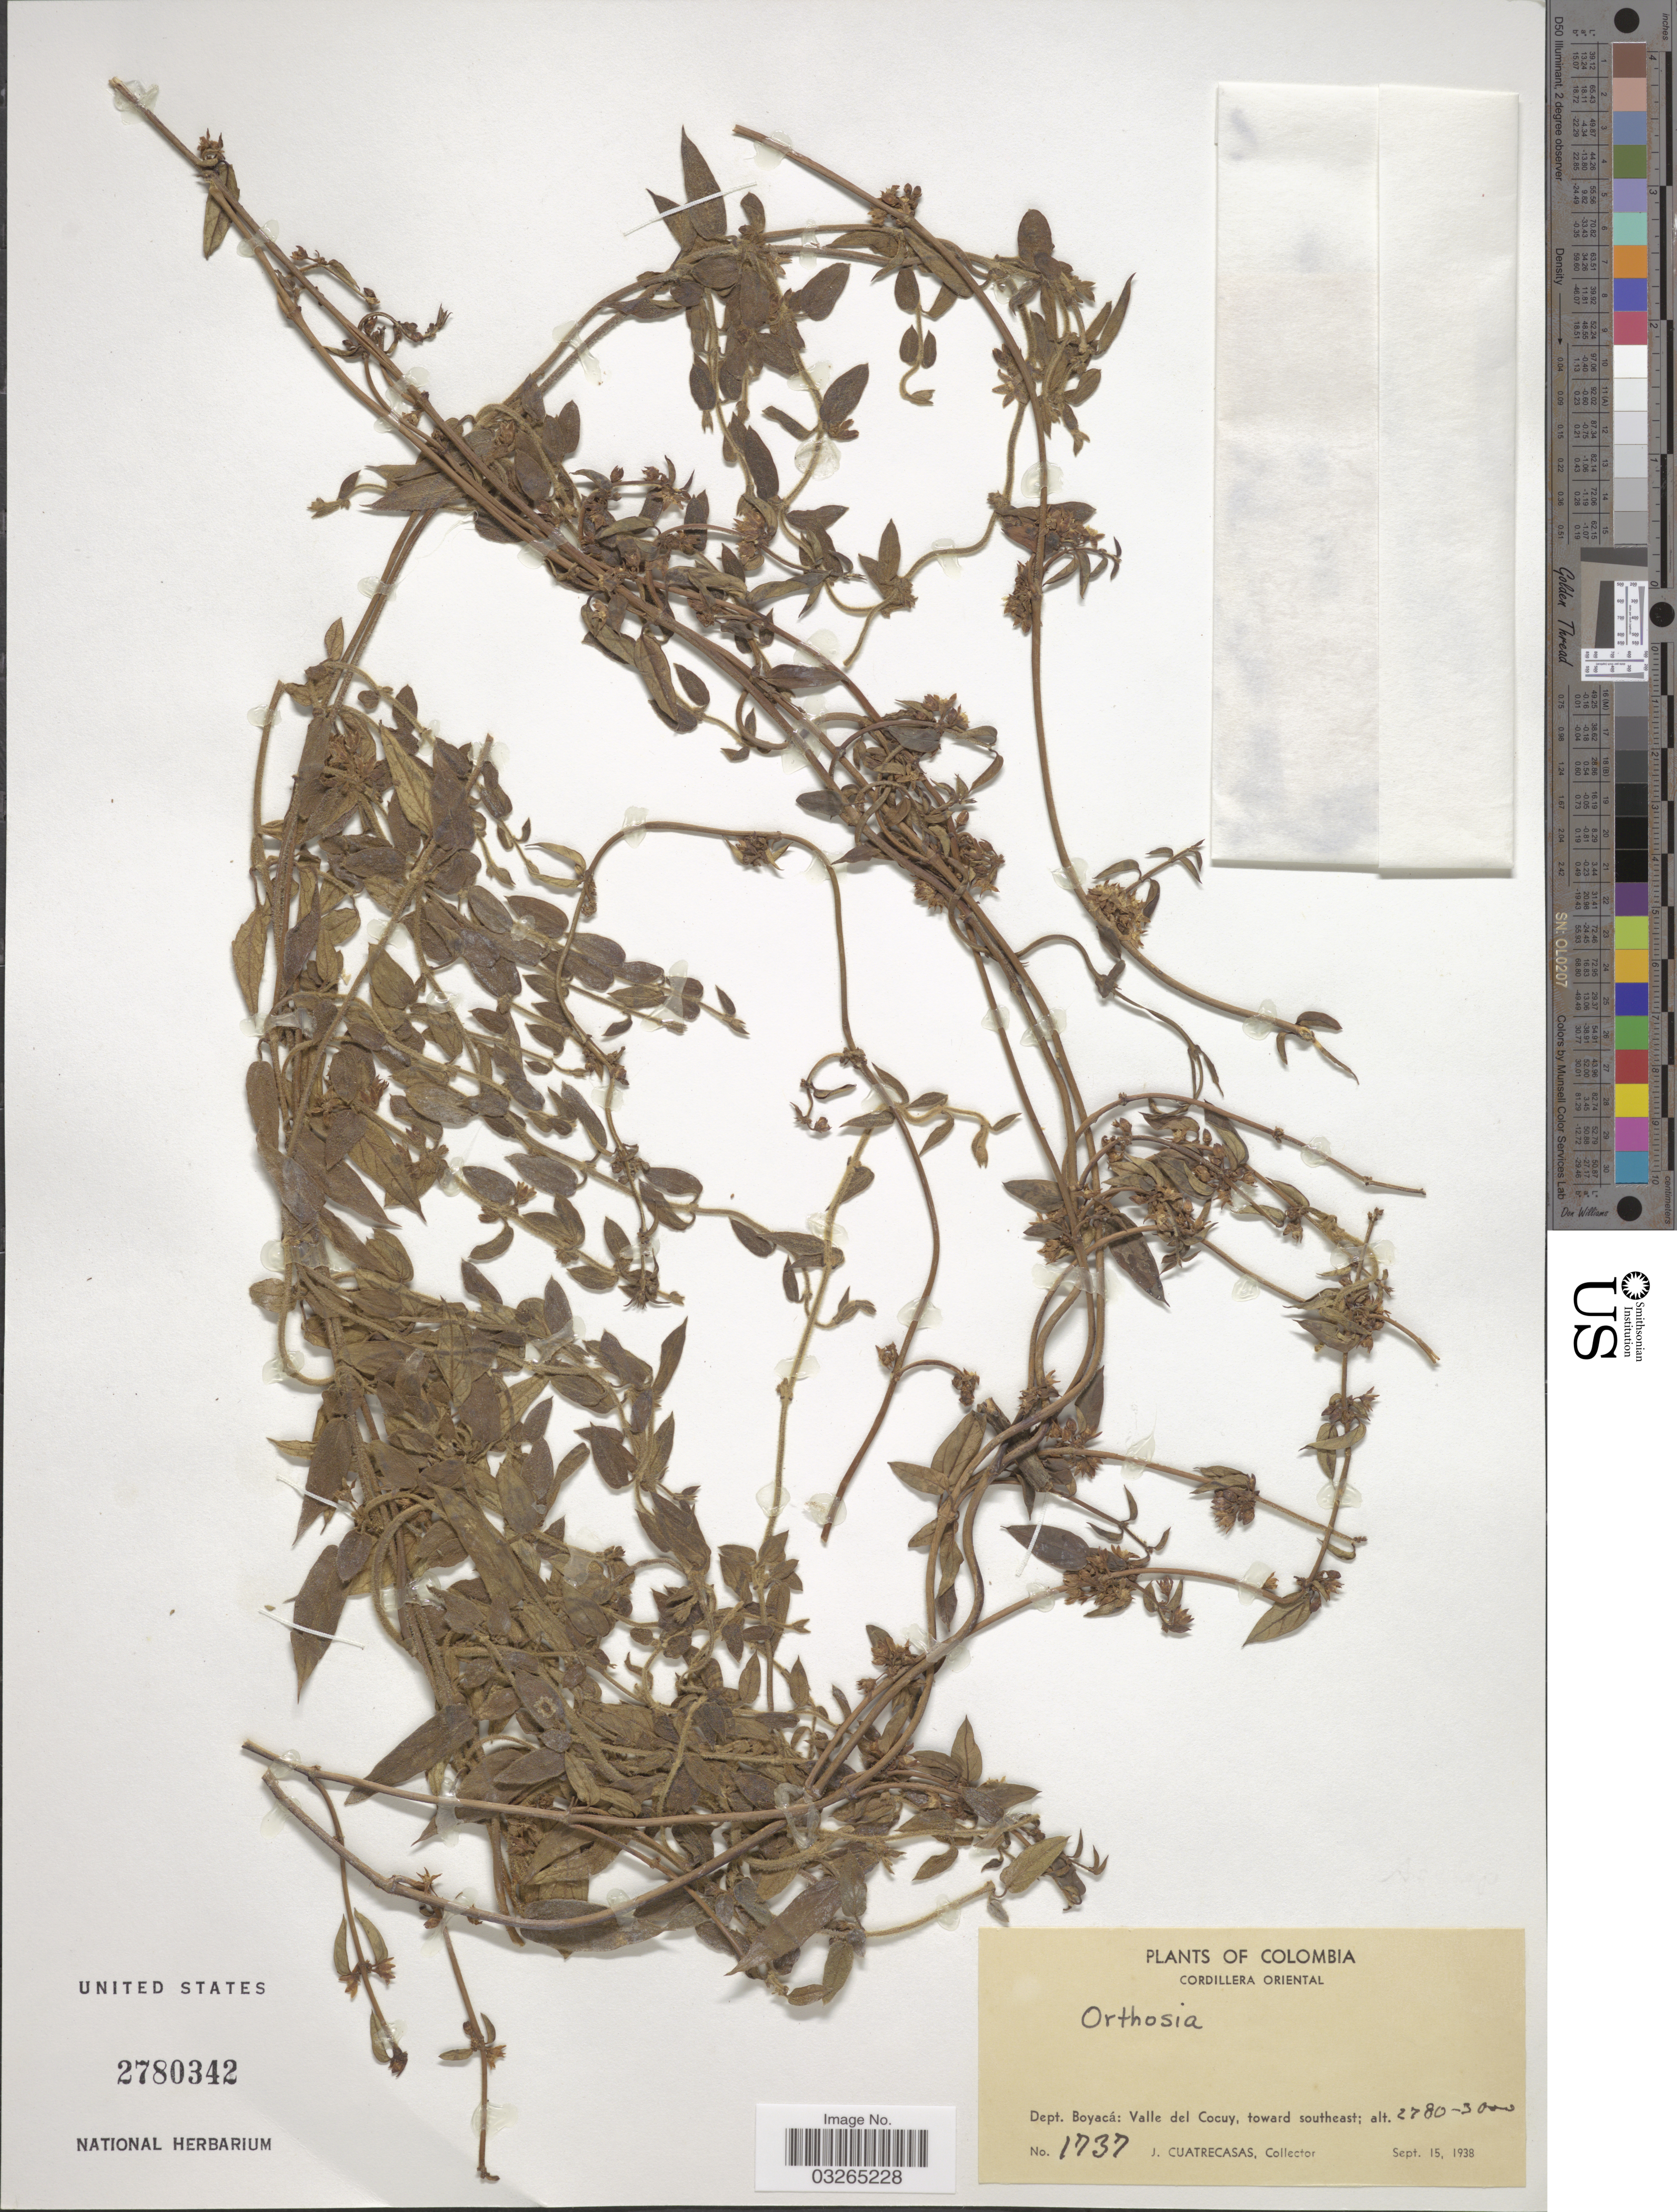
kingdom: Plantae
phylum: Tracheophyta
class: Magnoliopsida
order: Gentianales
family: Apocynaceae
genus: Scyphostelma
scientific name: Scyphostelma sp.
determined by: Liede-Schumann, Sigrid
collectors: J. Cuatrecasas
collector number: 1737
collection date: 1938-09-15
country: Colombia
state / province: Boyacá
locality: Cordillera Oriental, Dept. Boyacá: Valle del Cocuy, toward southeast.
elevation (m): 2780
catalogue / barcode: US 2780342